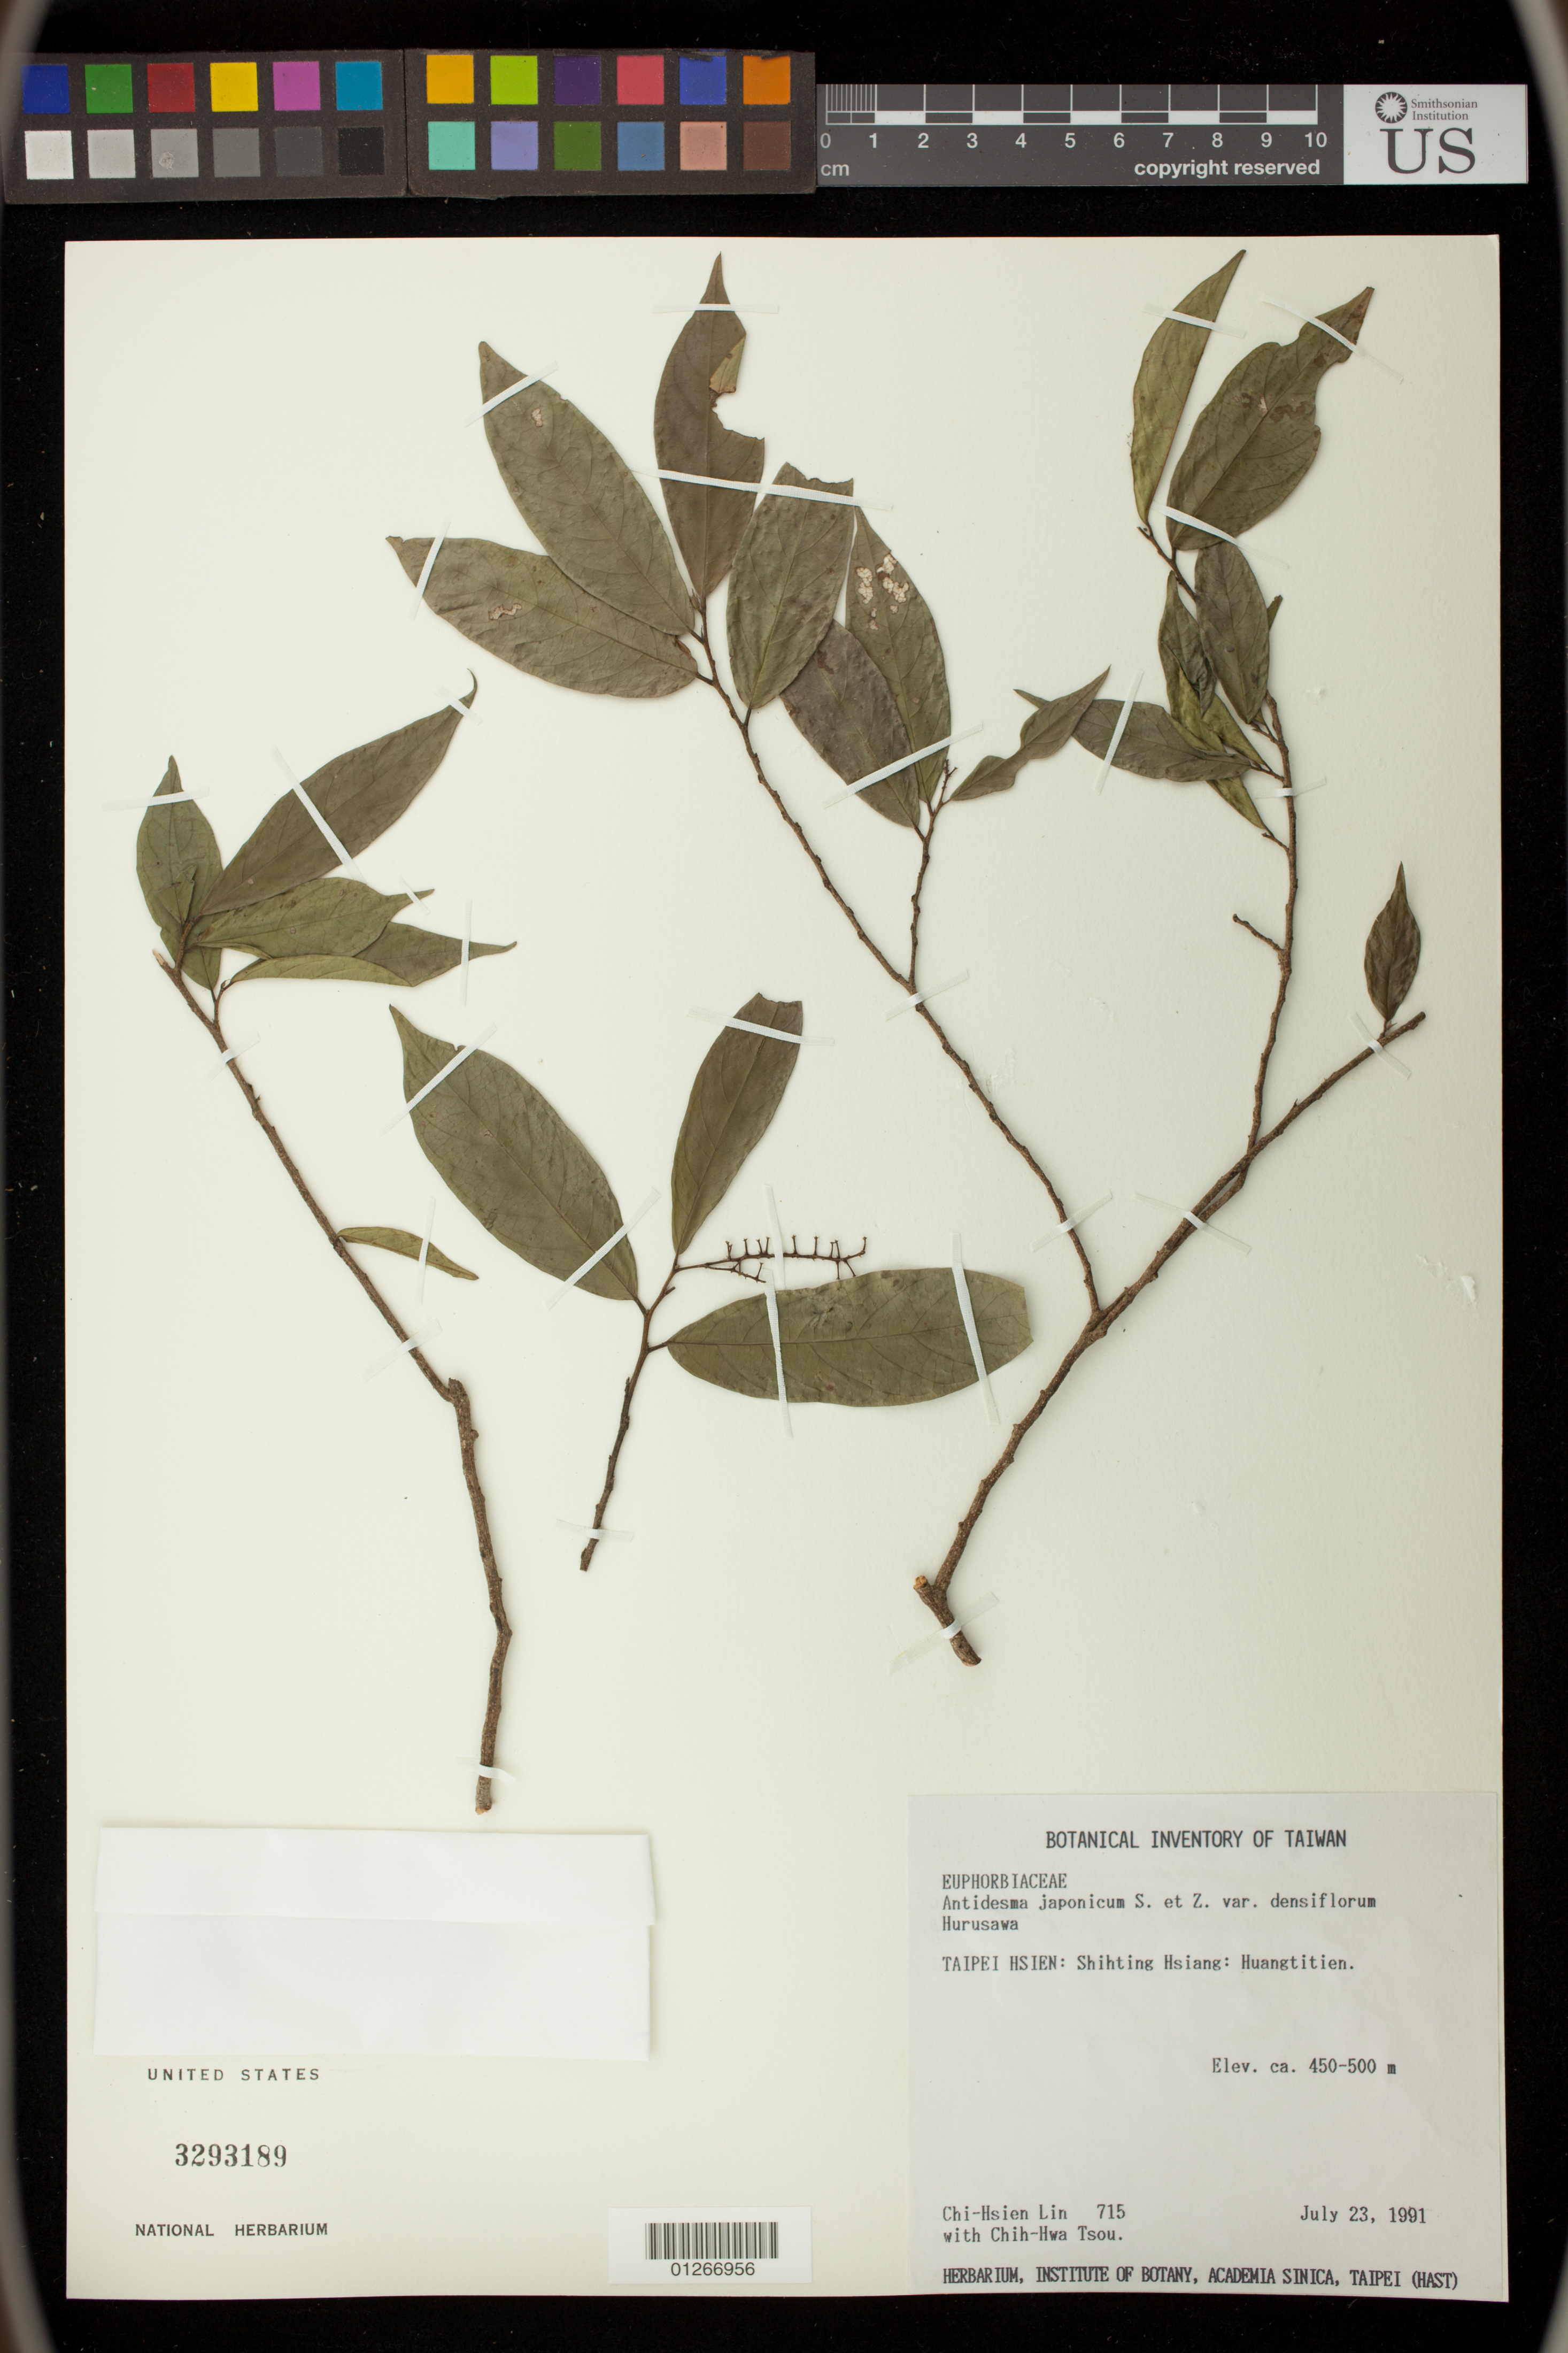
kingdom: Plantae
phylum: Tracheophyta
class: Magnoliopsida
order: Malpighiales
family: Phyllanthaceae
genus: Antidesma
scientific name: Antidesma japonicum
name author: Siebert & Zucc.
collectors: C. Lin & C. Tsou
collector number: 715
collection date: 1991-07-23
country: Taiwan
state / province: Taipei City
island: Taiwan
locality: Shihting Hsiang Huangtitien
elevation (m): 450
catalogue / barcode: US 3293189